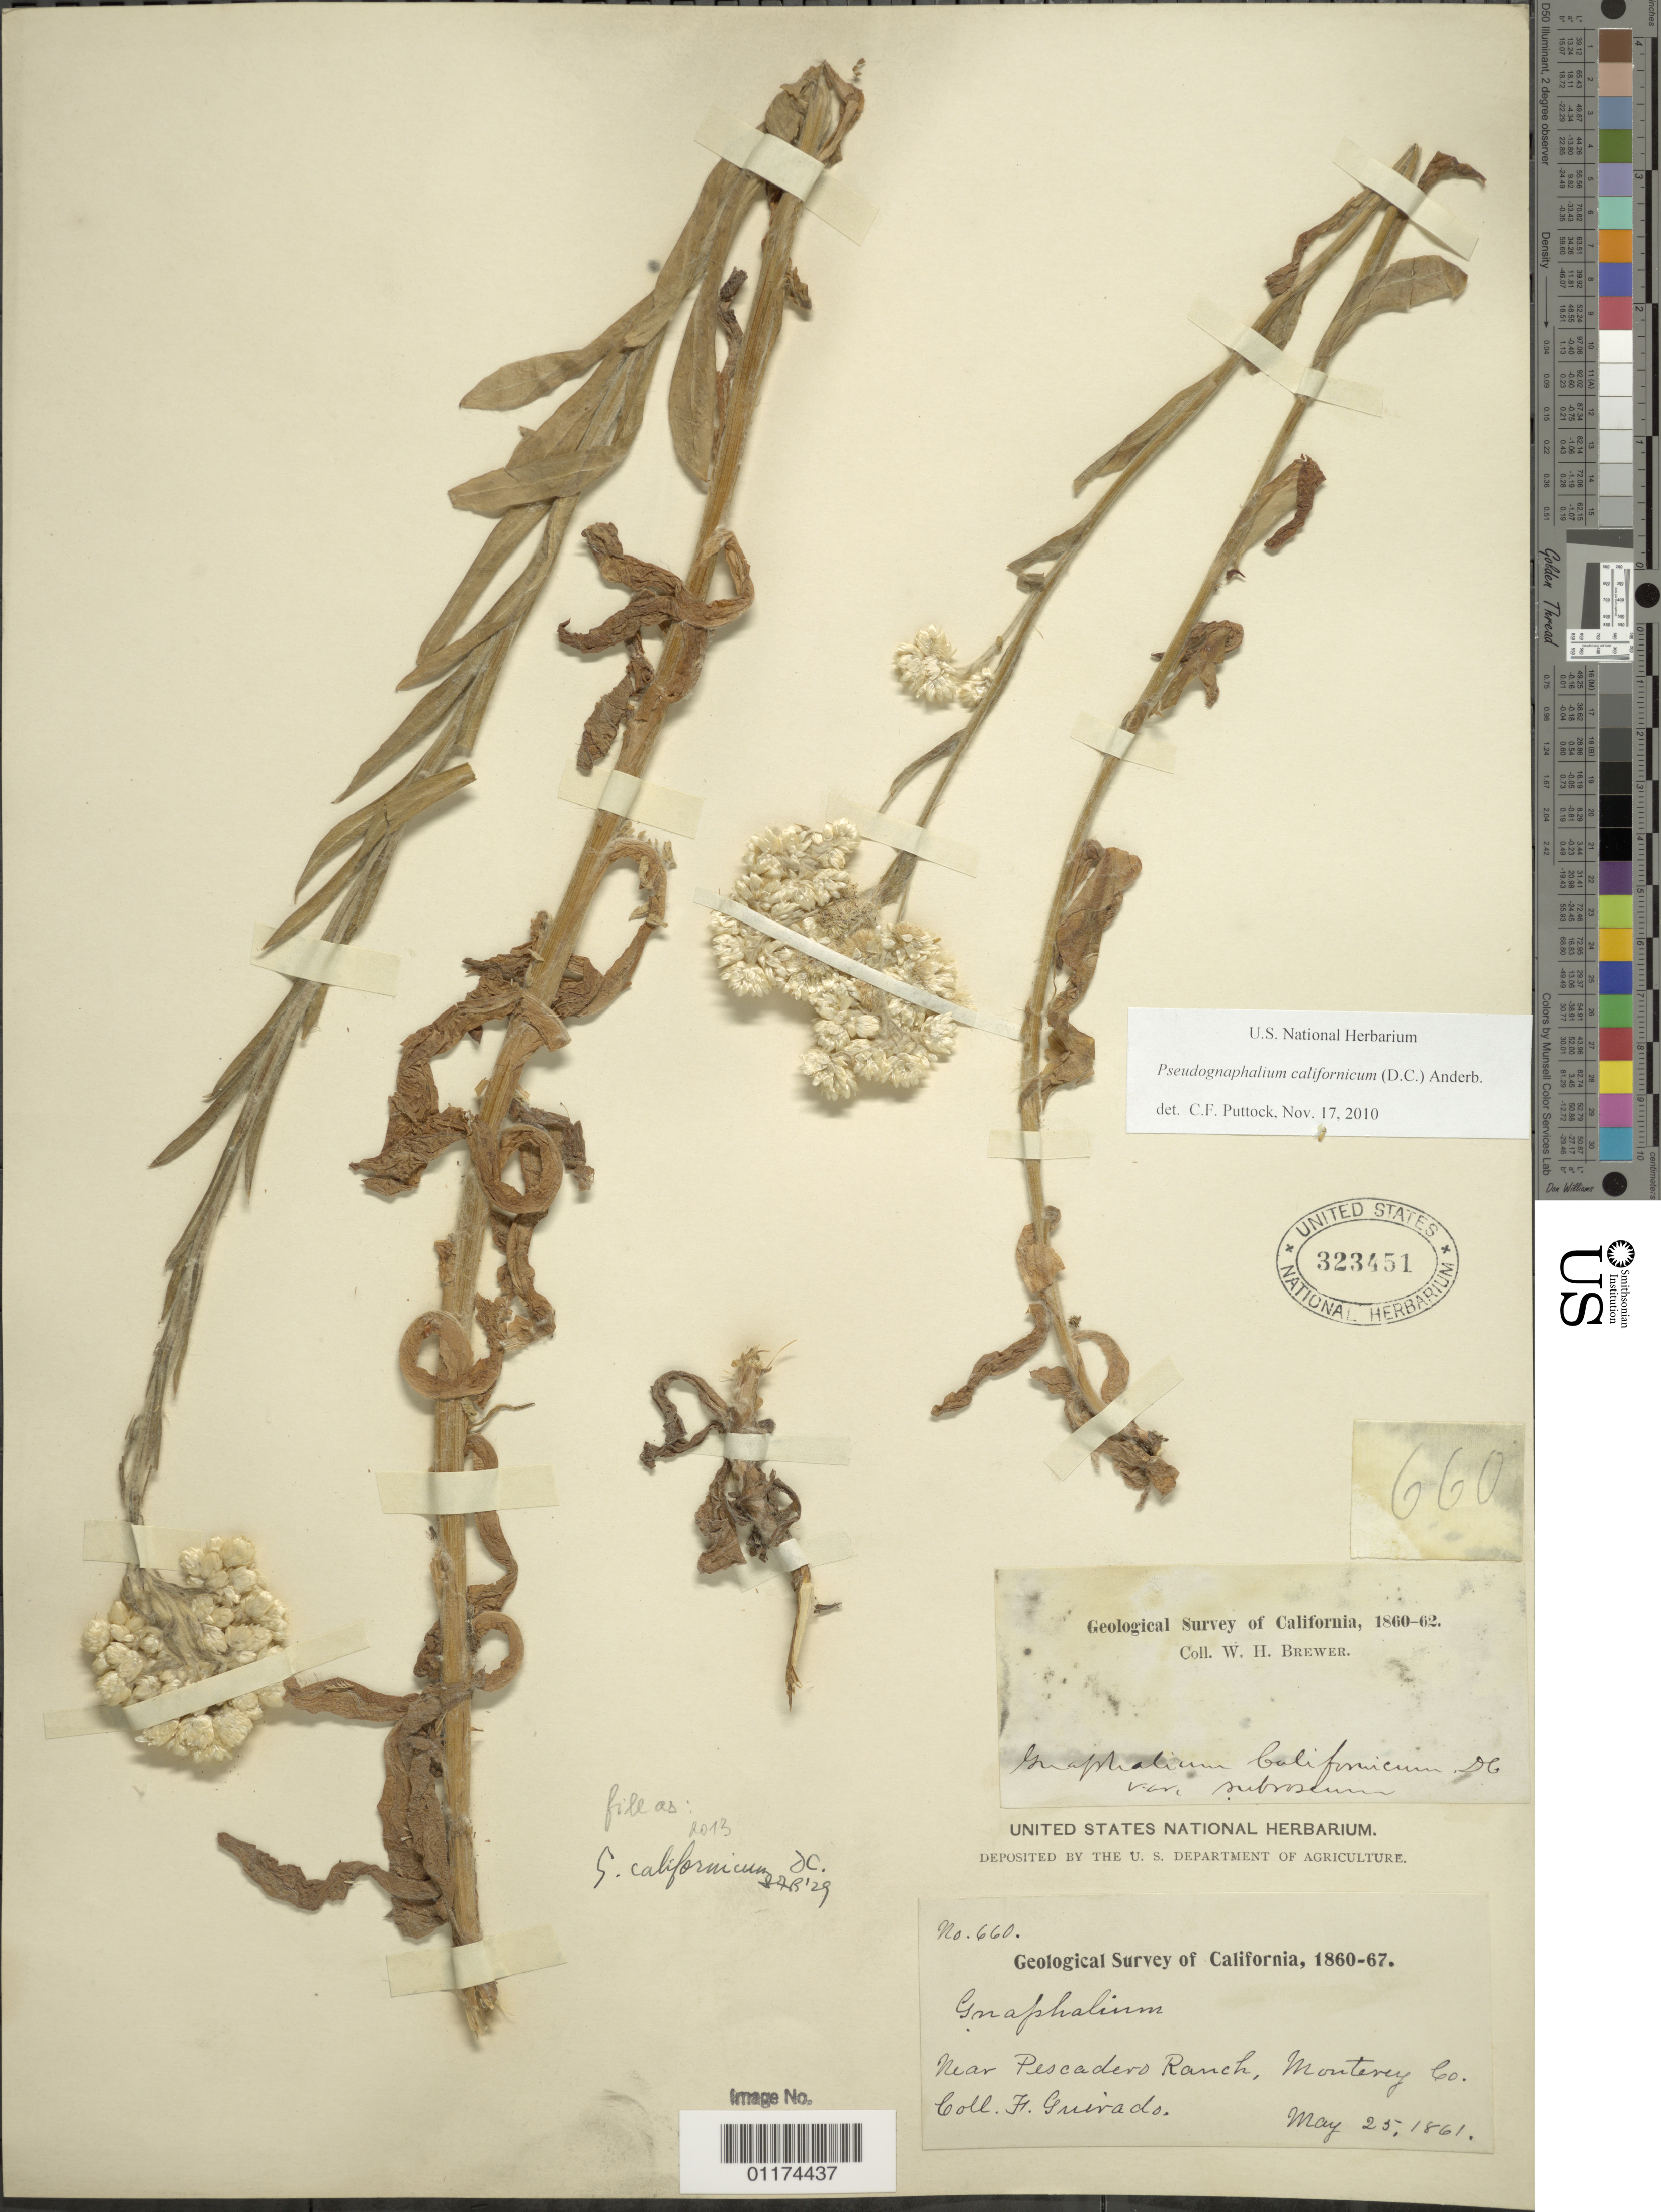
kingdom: Plantae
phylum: Tracheophyta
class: Magnoliopsida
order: Asterales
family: Asteraceae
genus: Pseudognaphalium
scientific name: Pseudognaphalium californicum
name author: (DC.) Anderb.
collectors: F. Guirado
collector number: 660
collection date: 1861-05-25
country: United States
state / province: California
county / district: Monterey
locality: Pescadero Ranch.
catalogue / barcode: US 323451